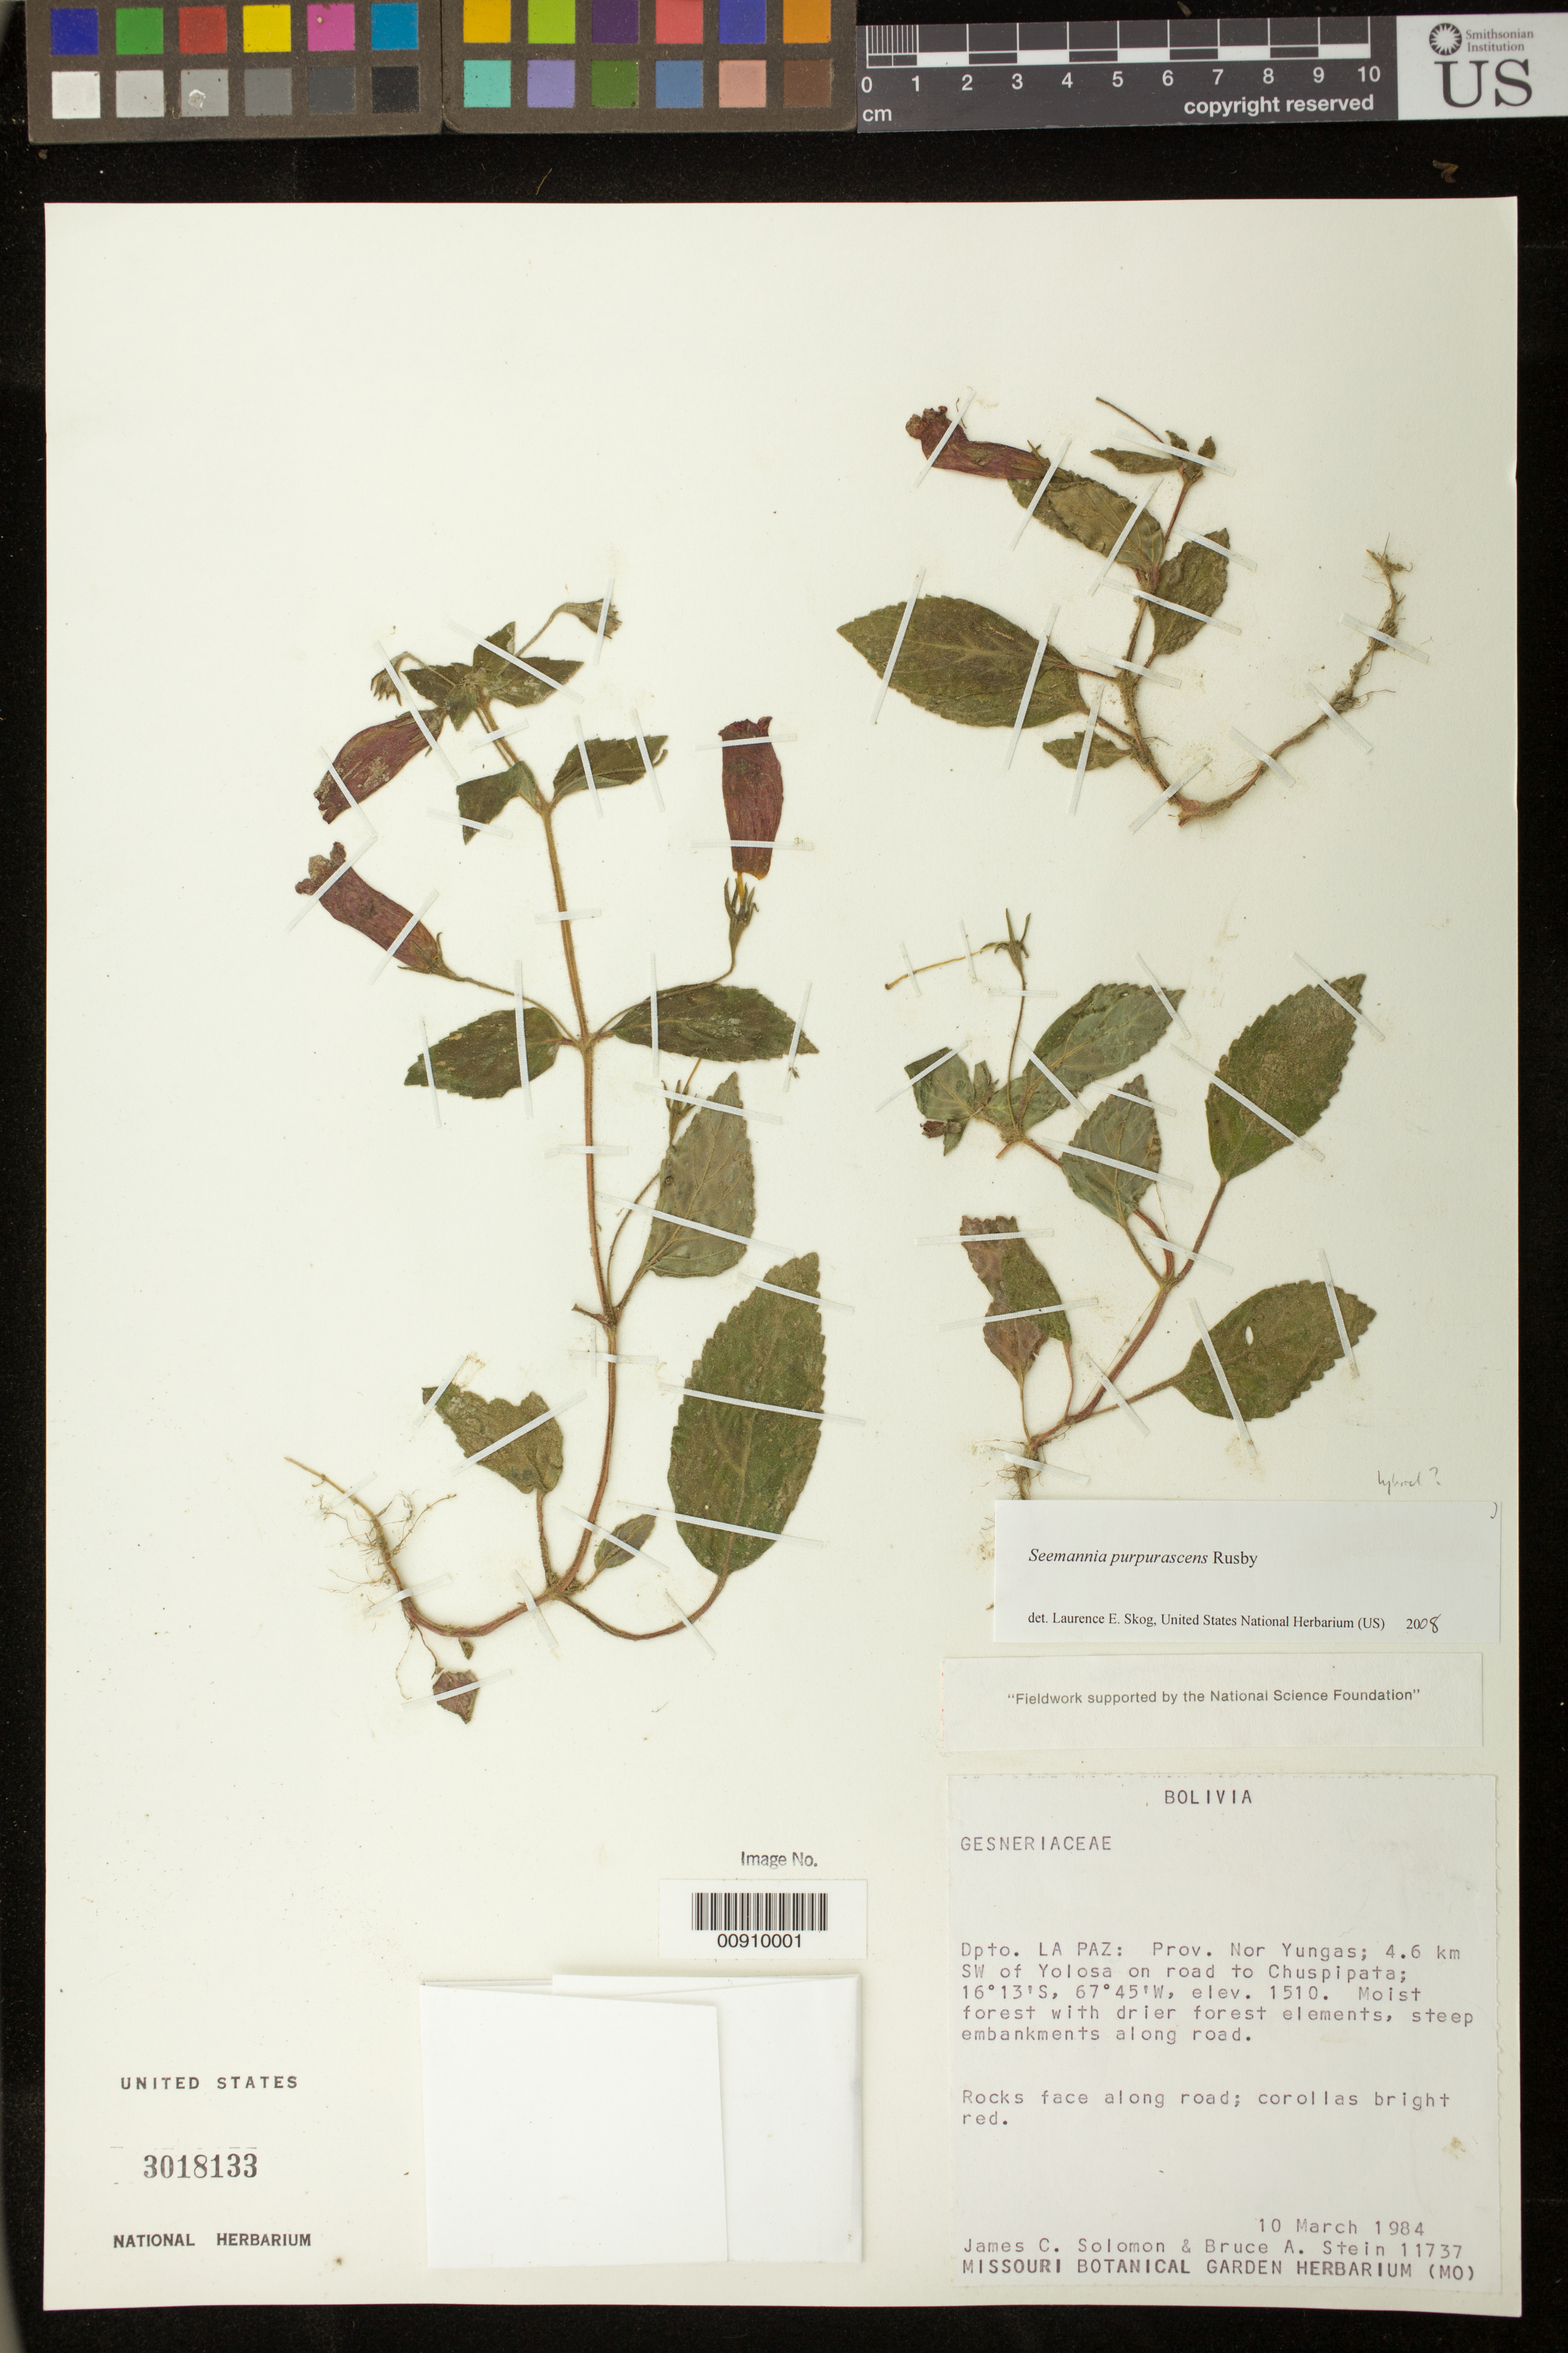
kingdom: Plantae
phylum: Tracheophyta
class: Magnoliopsida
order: Lamiales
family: Gesneriaceae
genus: Seemannia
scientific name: Seemannia purpurascens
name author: Rusby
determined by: Skog, Laurence E.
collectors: J. C. Solomon & B. A. Stein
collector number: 11737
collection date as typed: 10 Mar 1984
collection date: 1984-03-10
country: Bolivia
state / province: La Paz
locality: Dpto. La Paz: Prov. Nor Yungas; 4.6 km SW of Yolosa on road to chuspipata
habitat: Moist forest with drier forest elements, steep embankments along road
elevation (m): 1510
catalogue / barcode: US 3018133